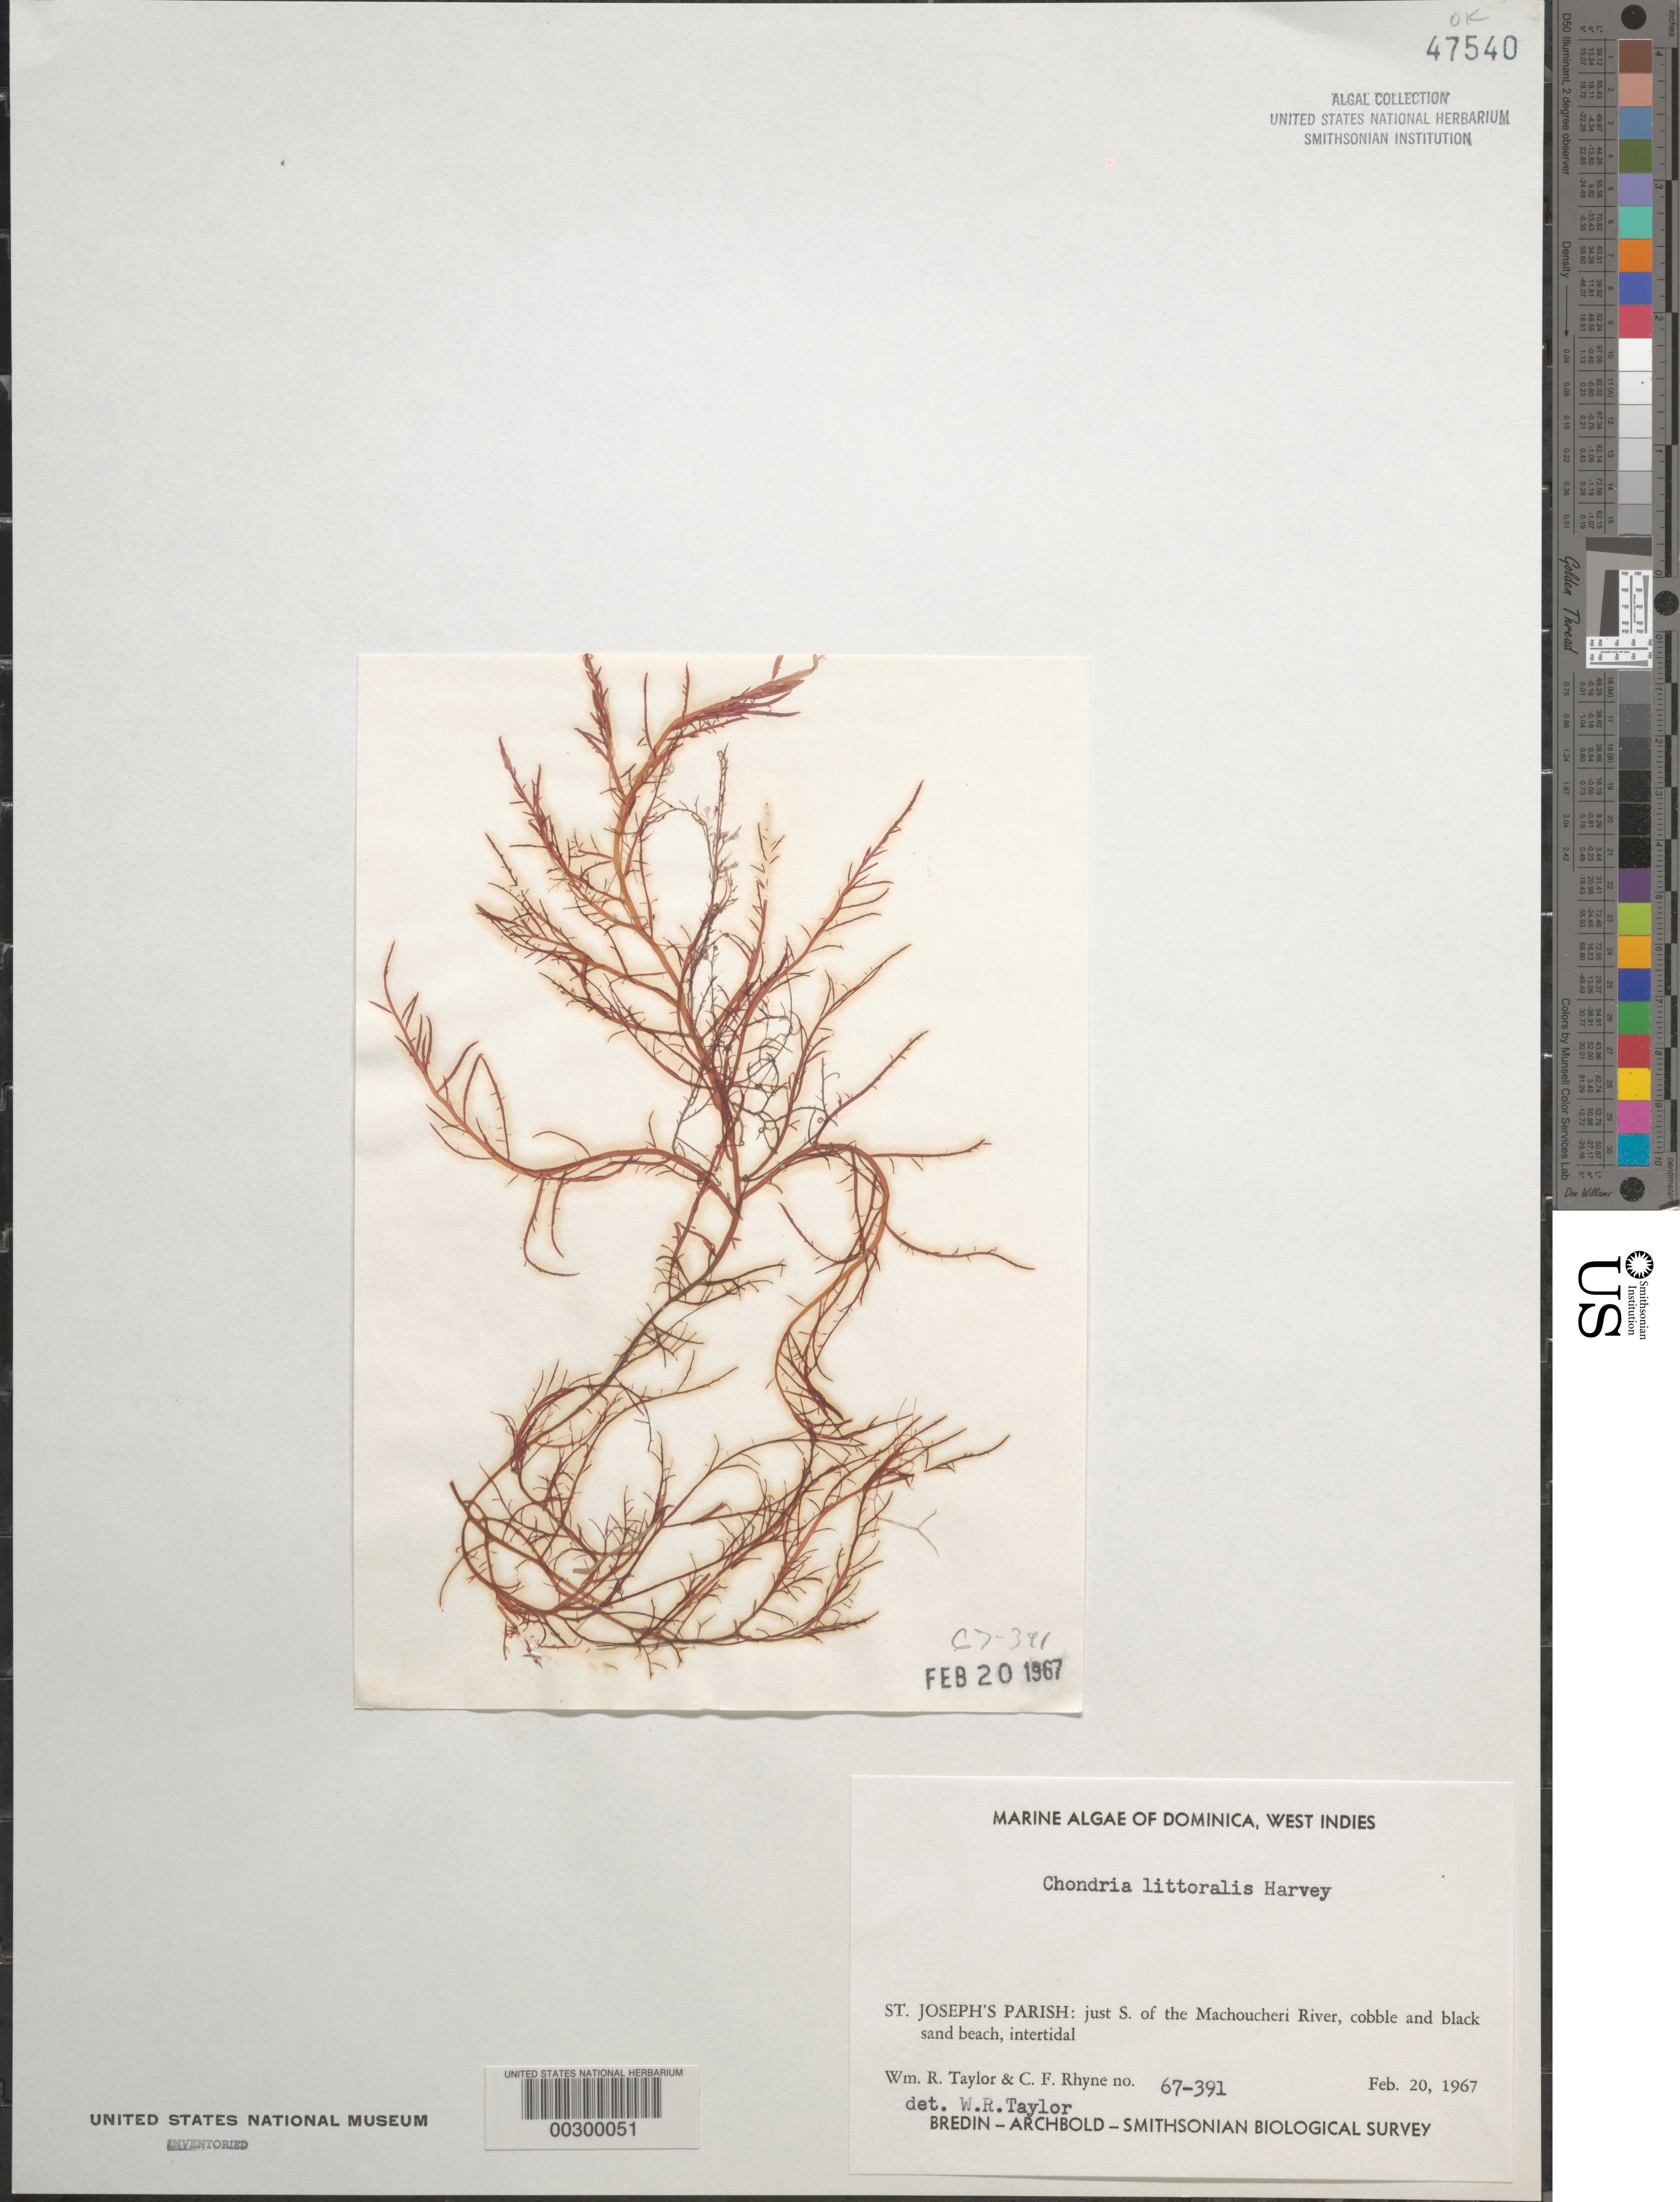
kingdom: Plantae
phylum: Rhodophyta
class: Florideophyceae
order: Ceramiales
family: Rhodomelaceae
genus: Chondria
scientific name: Chondria littoralis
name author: Harv.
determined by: Taylor, William R.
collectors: W. R. Taylor & C. Rhyne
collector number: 67-391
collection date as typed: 20 Feb 1967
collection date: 1967-02-20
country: Dominica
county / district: St. Joseph's Parish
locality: Just south of Machoucheri River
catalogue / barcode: US 47540